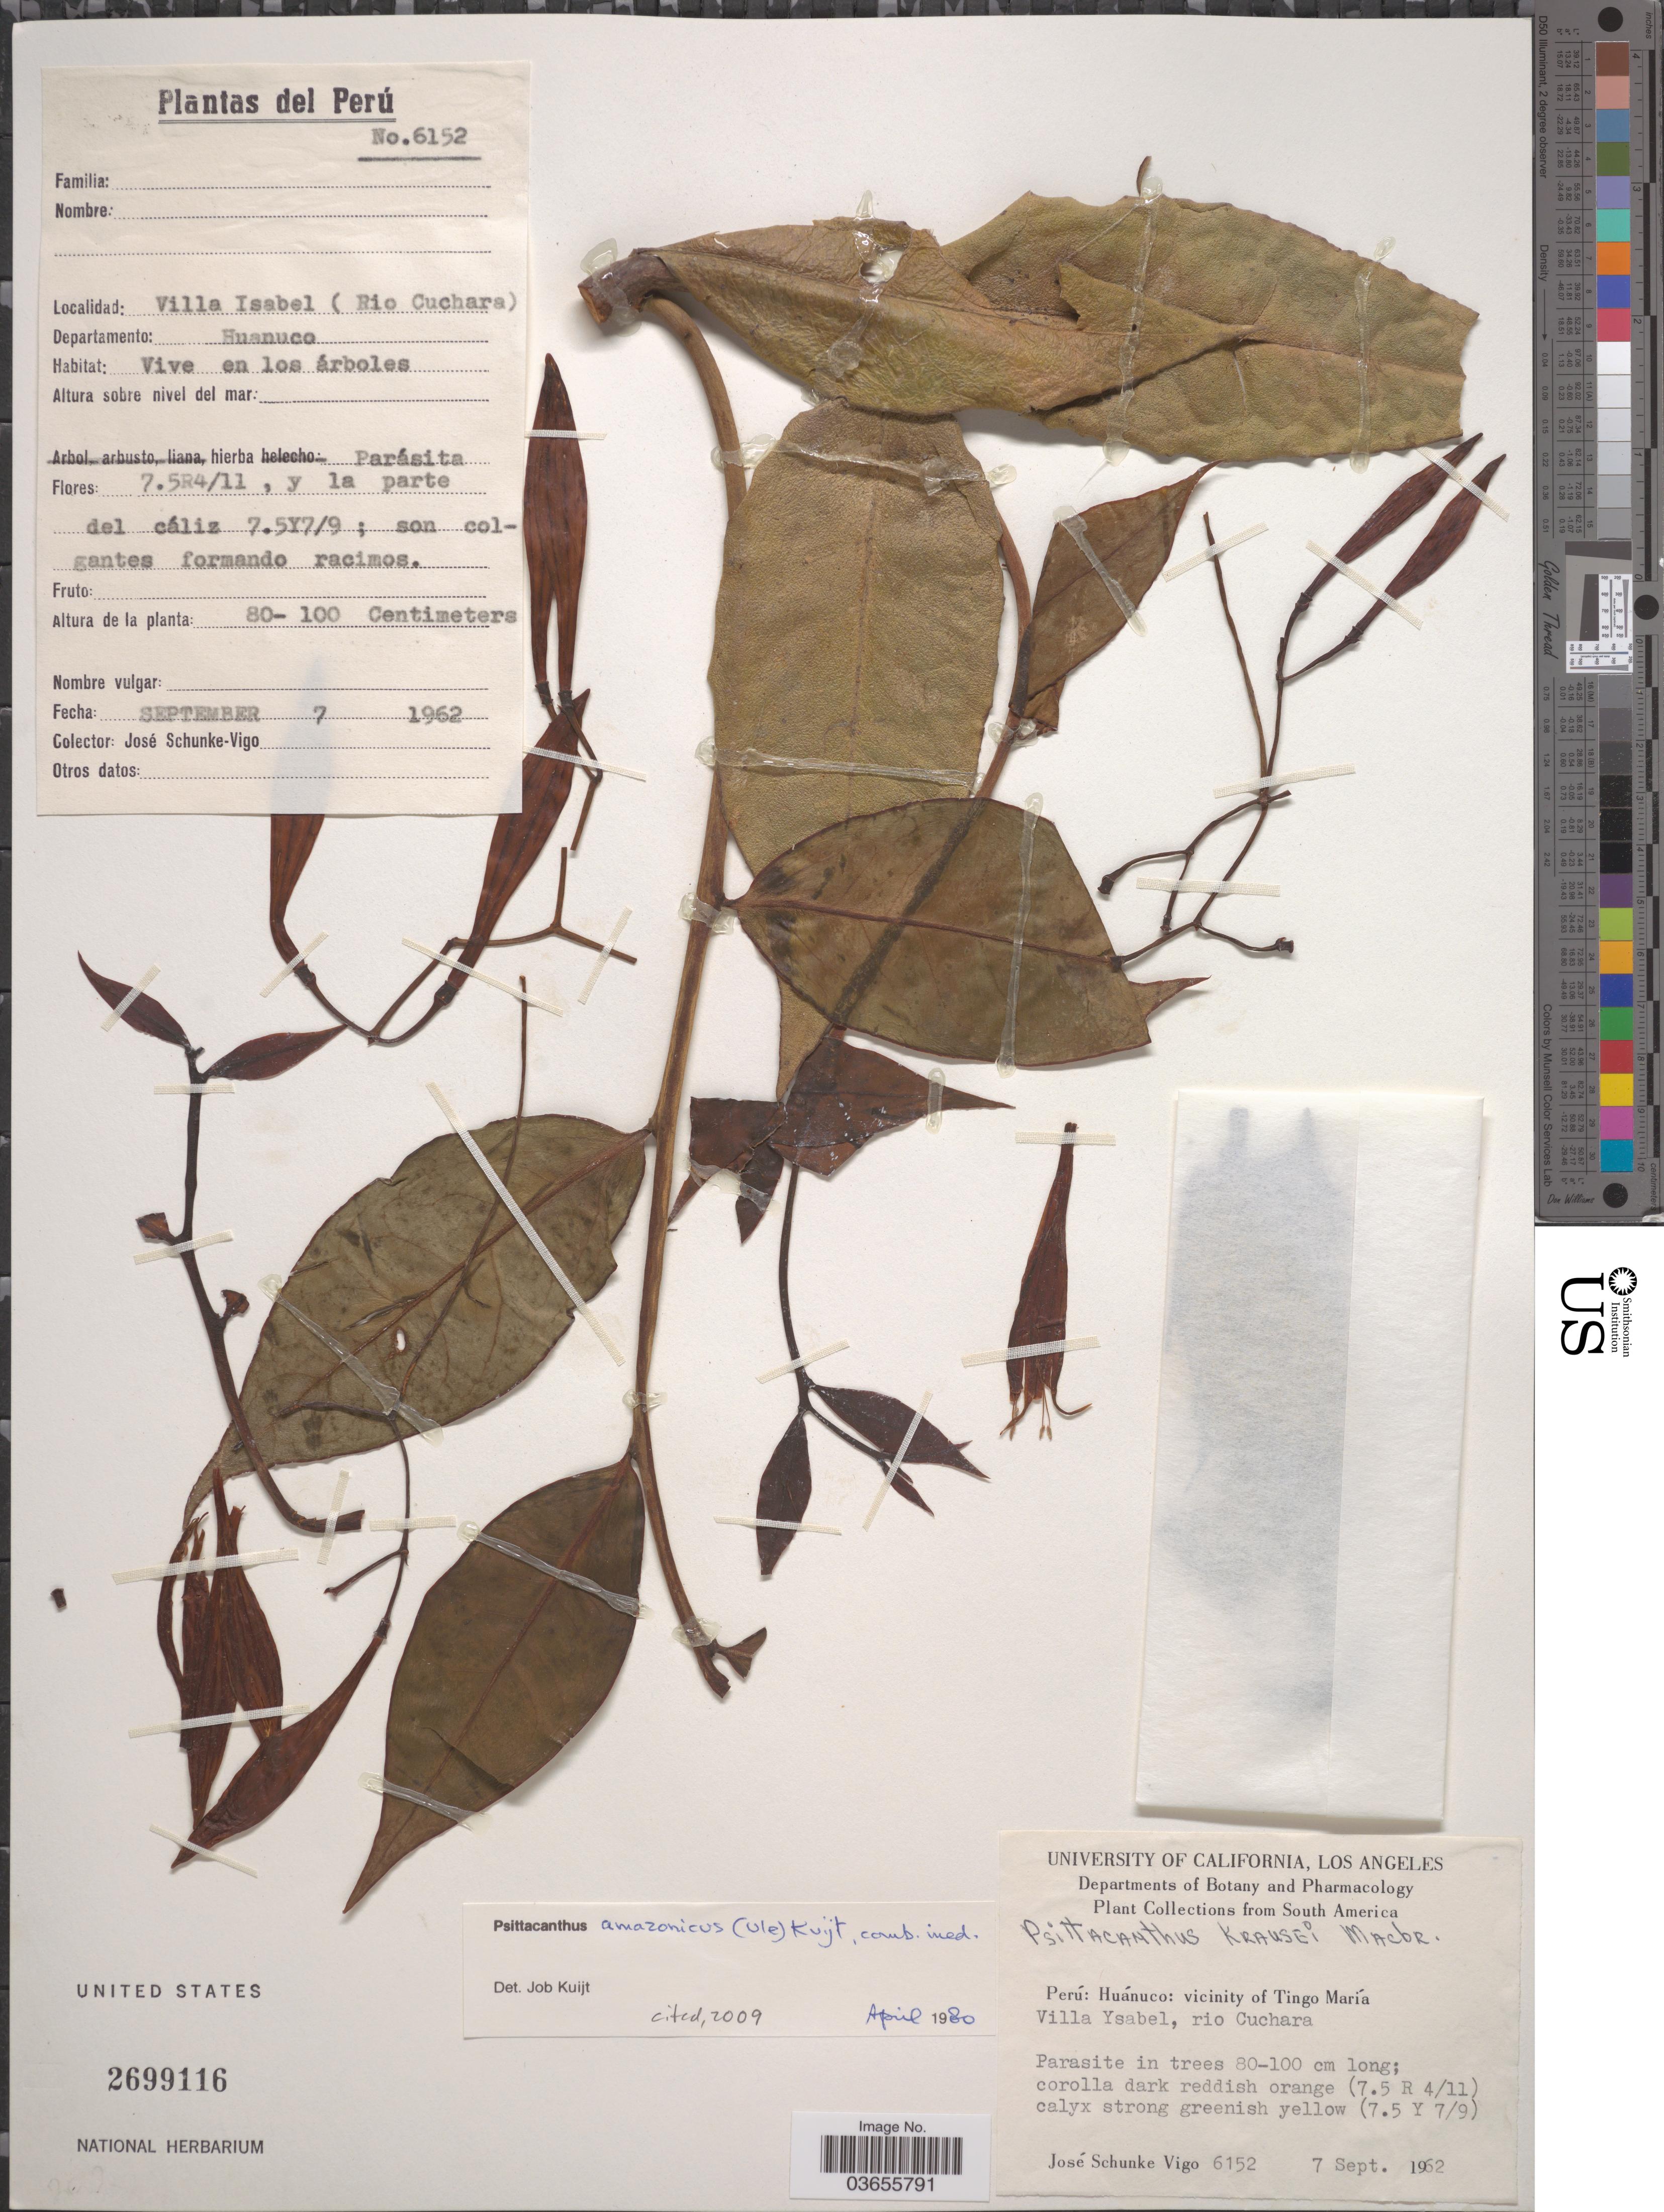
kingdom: Plantae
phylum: Tracheophyta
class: Magnoliopsida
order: Santalales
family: Loranthaceae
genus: Psittacanthus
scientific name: Psittacanthus amazonicus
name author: (Ule) Kuijt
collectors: J. Schunke Vigo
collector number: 6152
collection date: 1962-09-07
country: Peru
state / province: Huánuco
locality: Vicinity of Tingo María. Villa Ysabel, Rio Cuchara. Departamento: Huanuco.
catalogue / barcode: US 2699116